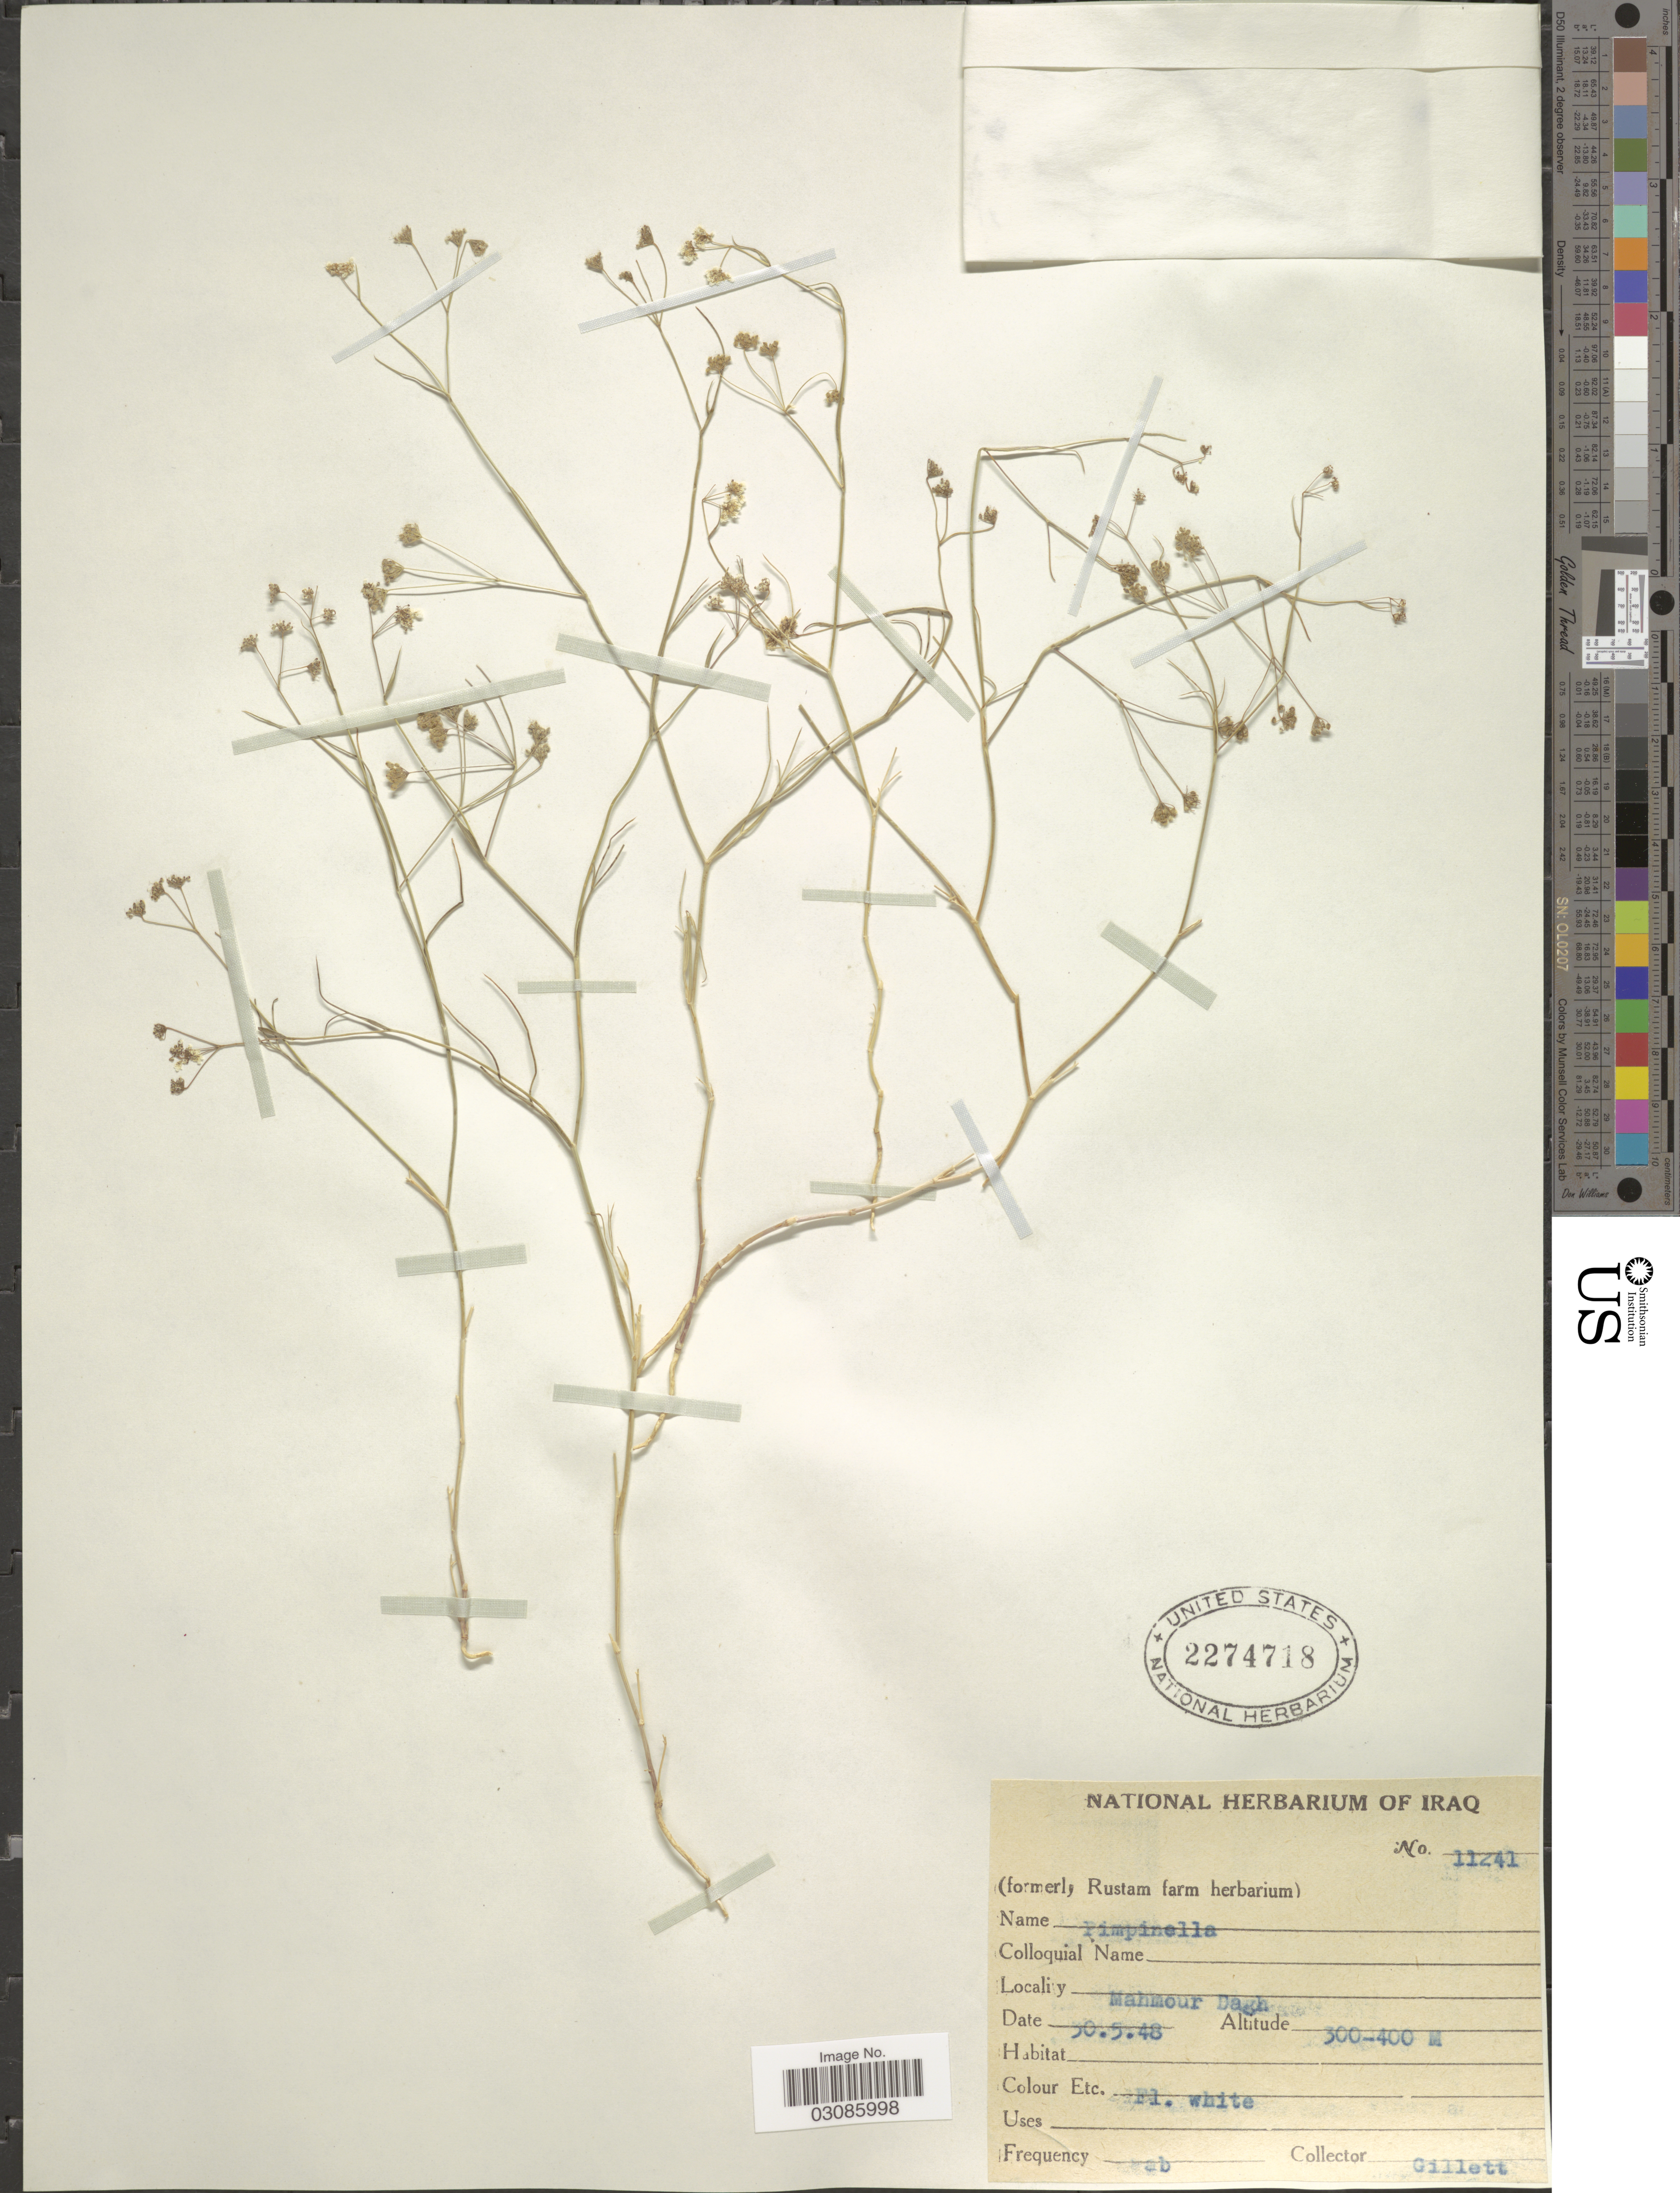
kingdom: Plantae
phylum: Tracheophyta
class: Magnoliopsida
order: Apiales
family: Apiaceae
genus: Pimpinella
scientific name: Pimpinella sp.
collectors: Gillett, --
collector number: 11241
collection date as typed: Transcribed d/m/y: 30/5/48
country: Iraq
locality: Mahmour Dagh.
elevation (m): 300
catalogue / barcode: US 2274718